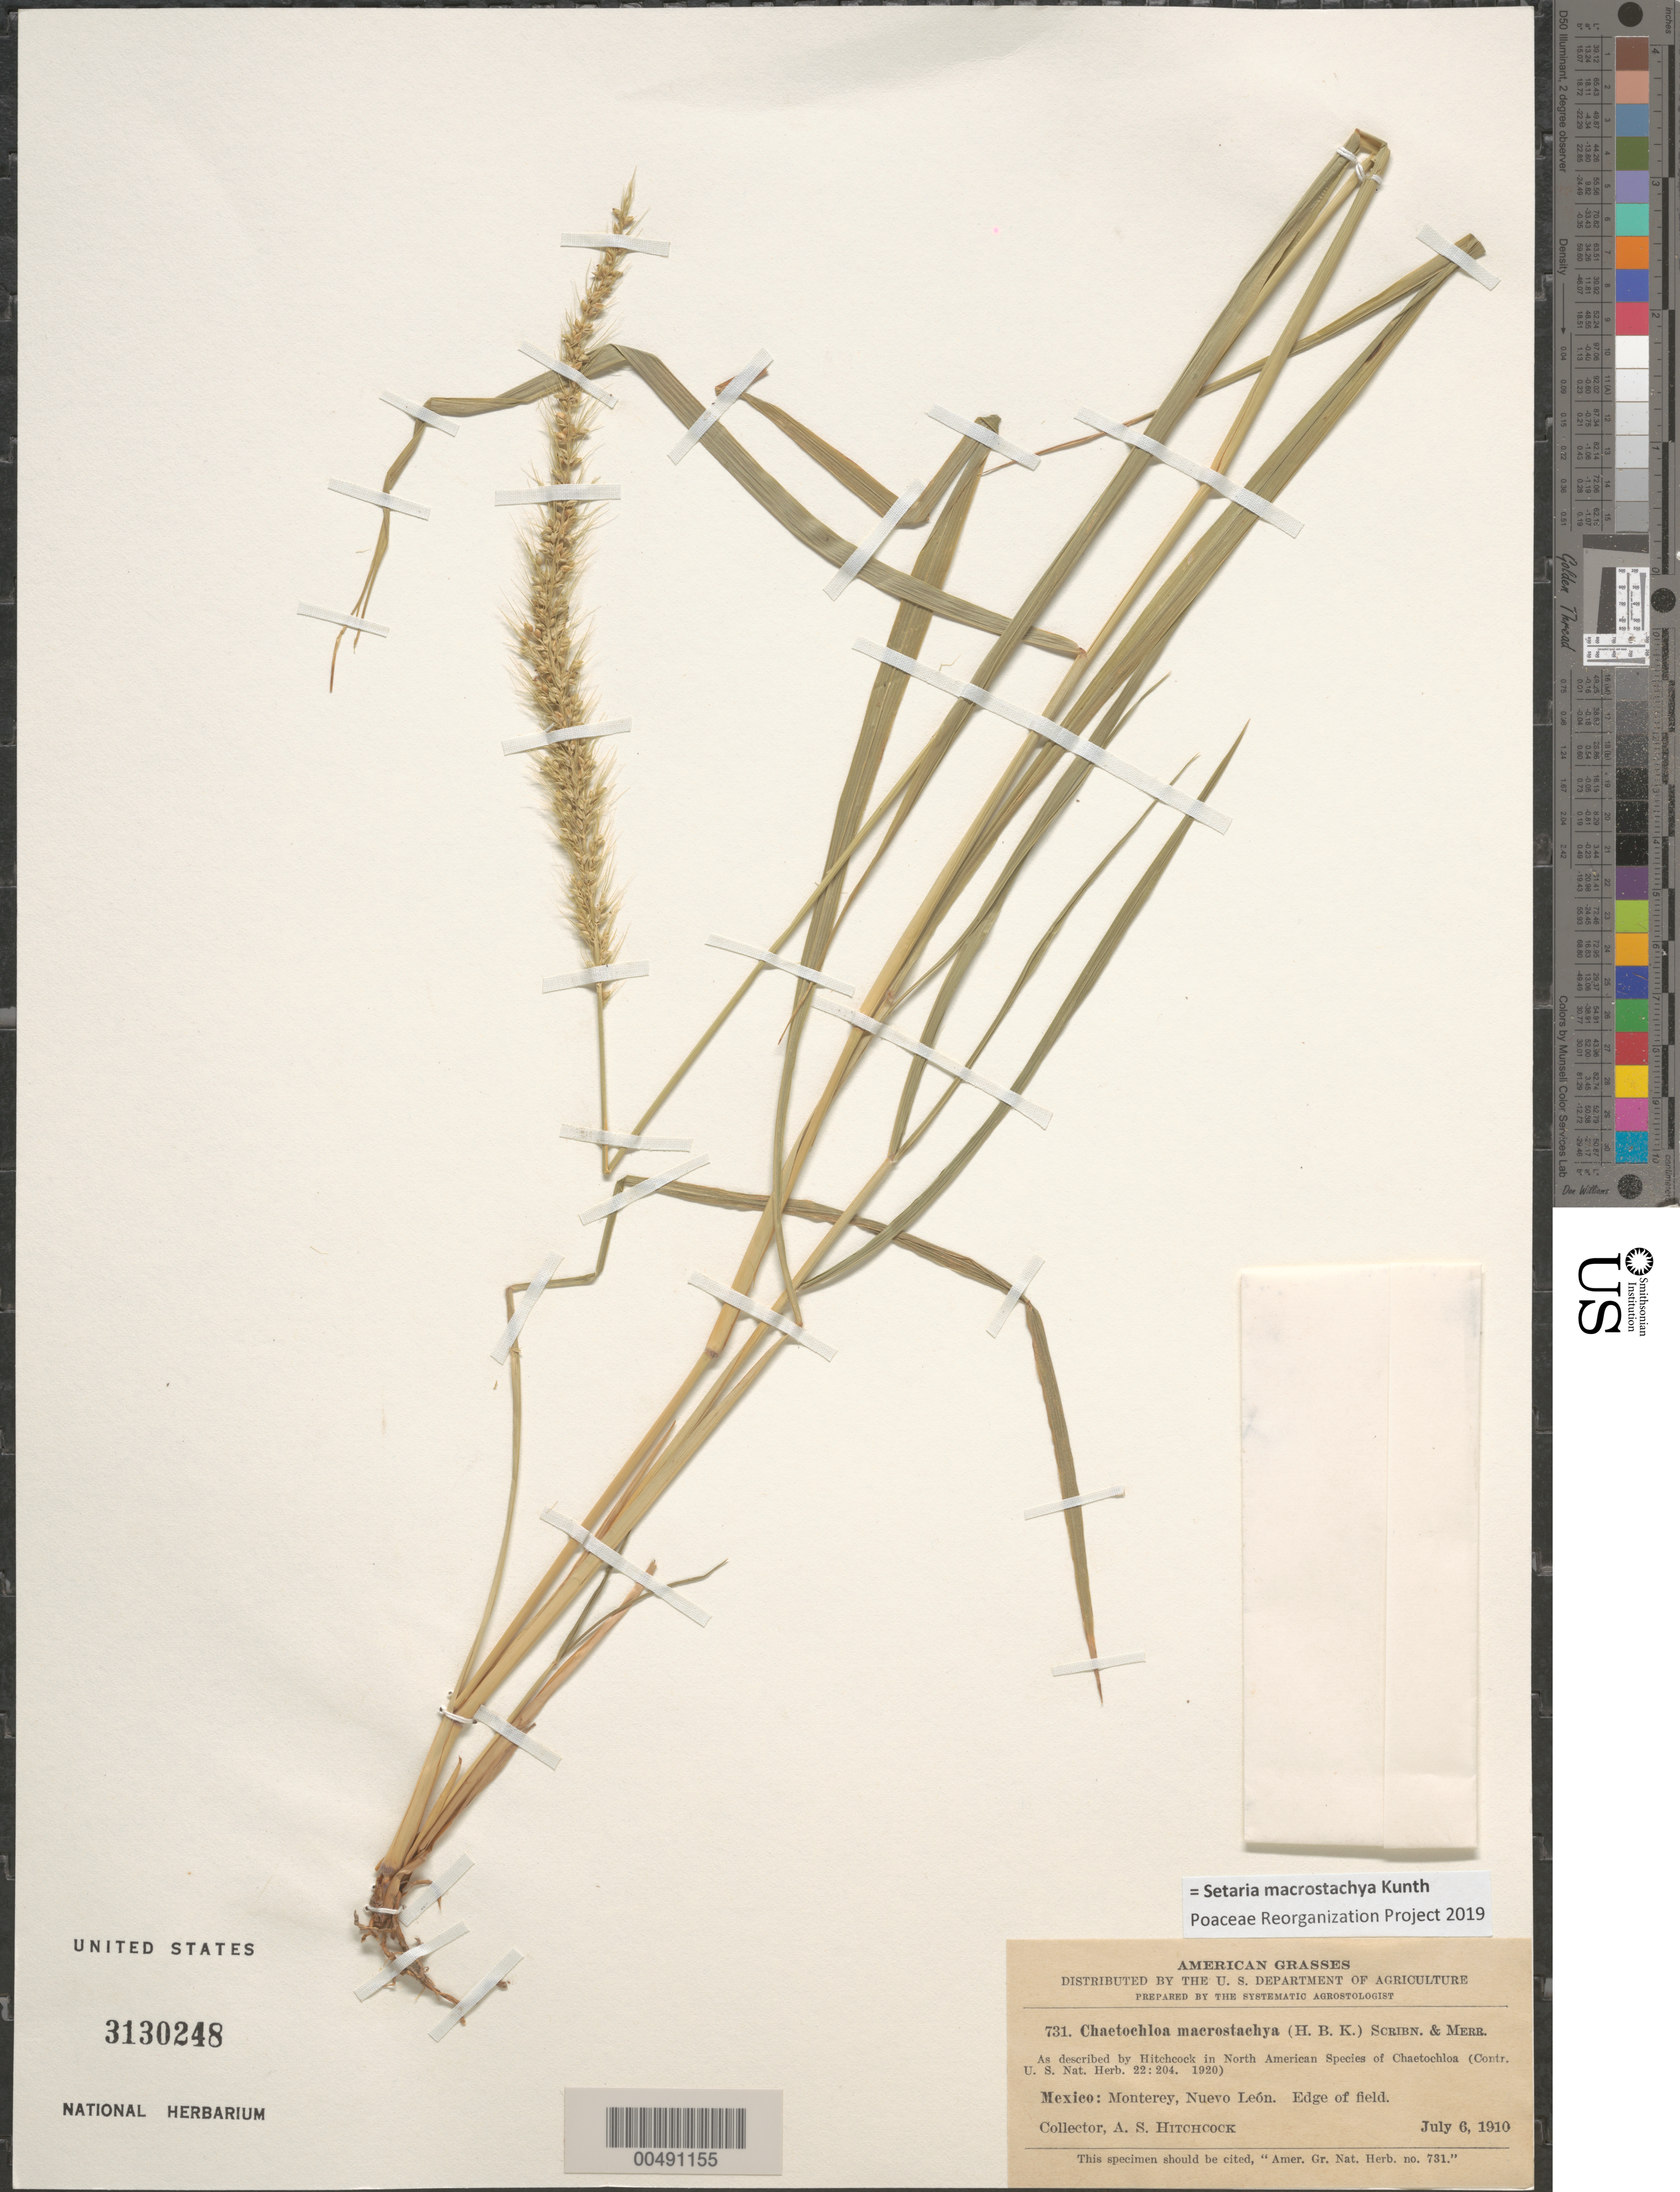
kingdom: Plantae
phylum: Tracheophyta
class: Liliopsida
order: Poales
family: Poaceae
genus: Setaria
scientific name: Setaria macrostachya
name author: Kunth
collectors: A. S. Hitchcock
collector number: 731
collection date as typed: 6 Jul 1910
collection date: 1910-07-06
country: Mexico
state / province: Nuevo León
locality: Monterey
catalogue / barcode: US 3130248